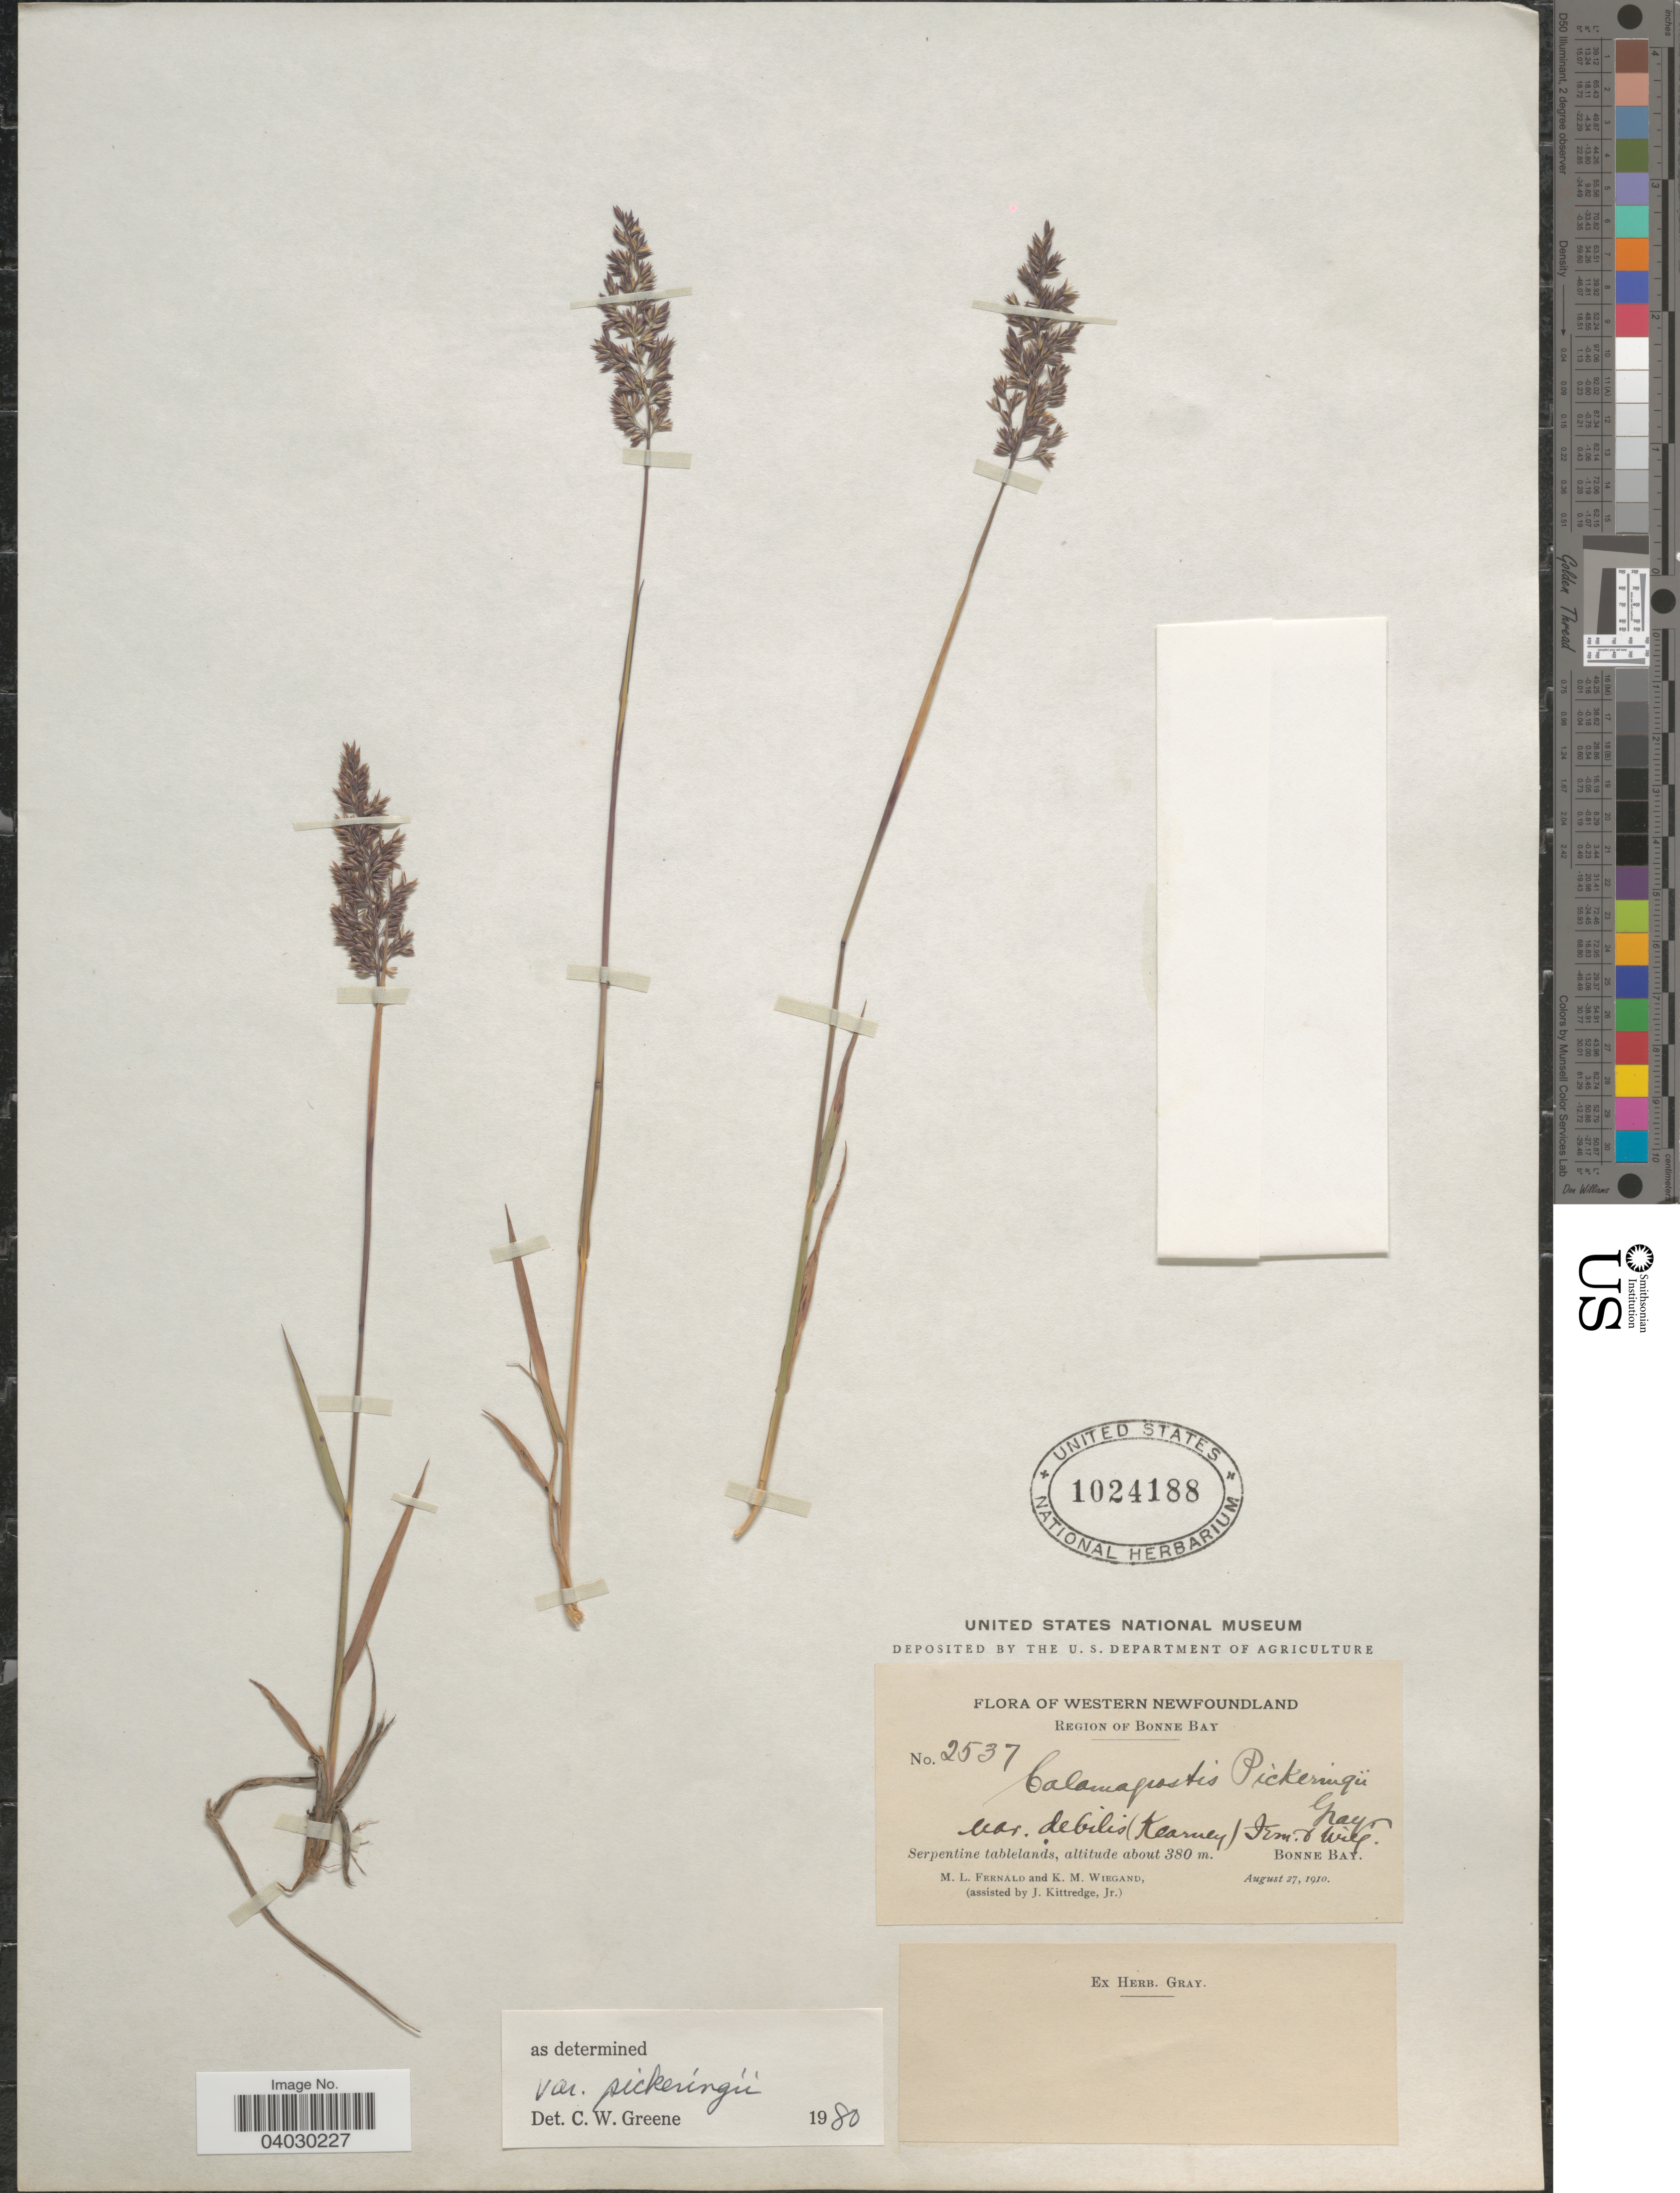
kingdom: Plantae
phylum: Tracheophyta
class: Liliopsida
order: Poales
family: Poaceae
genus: Calamagrostis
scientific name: Calamagrostis pickeringii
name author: A. Gray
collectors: M. L. Fernald, K. M. Wiegand & J. Kittredge Jr.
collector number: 2537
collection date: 1910-08-27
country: Canada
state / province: Newfoundland and Labrador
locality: Western Newfoundland. Region of Bonne Bay. Bonne Bay.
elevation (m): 380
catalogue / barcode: US 1024188